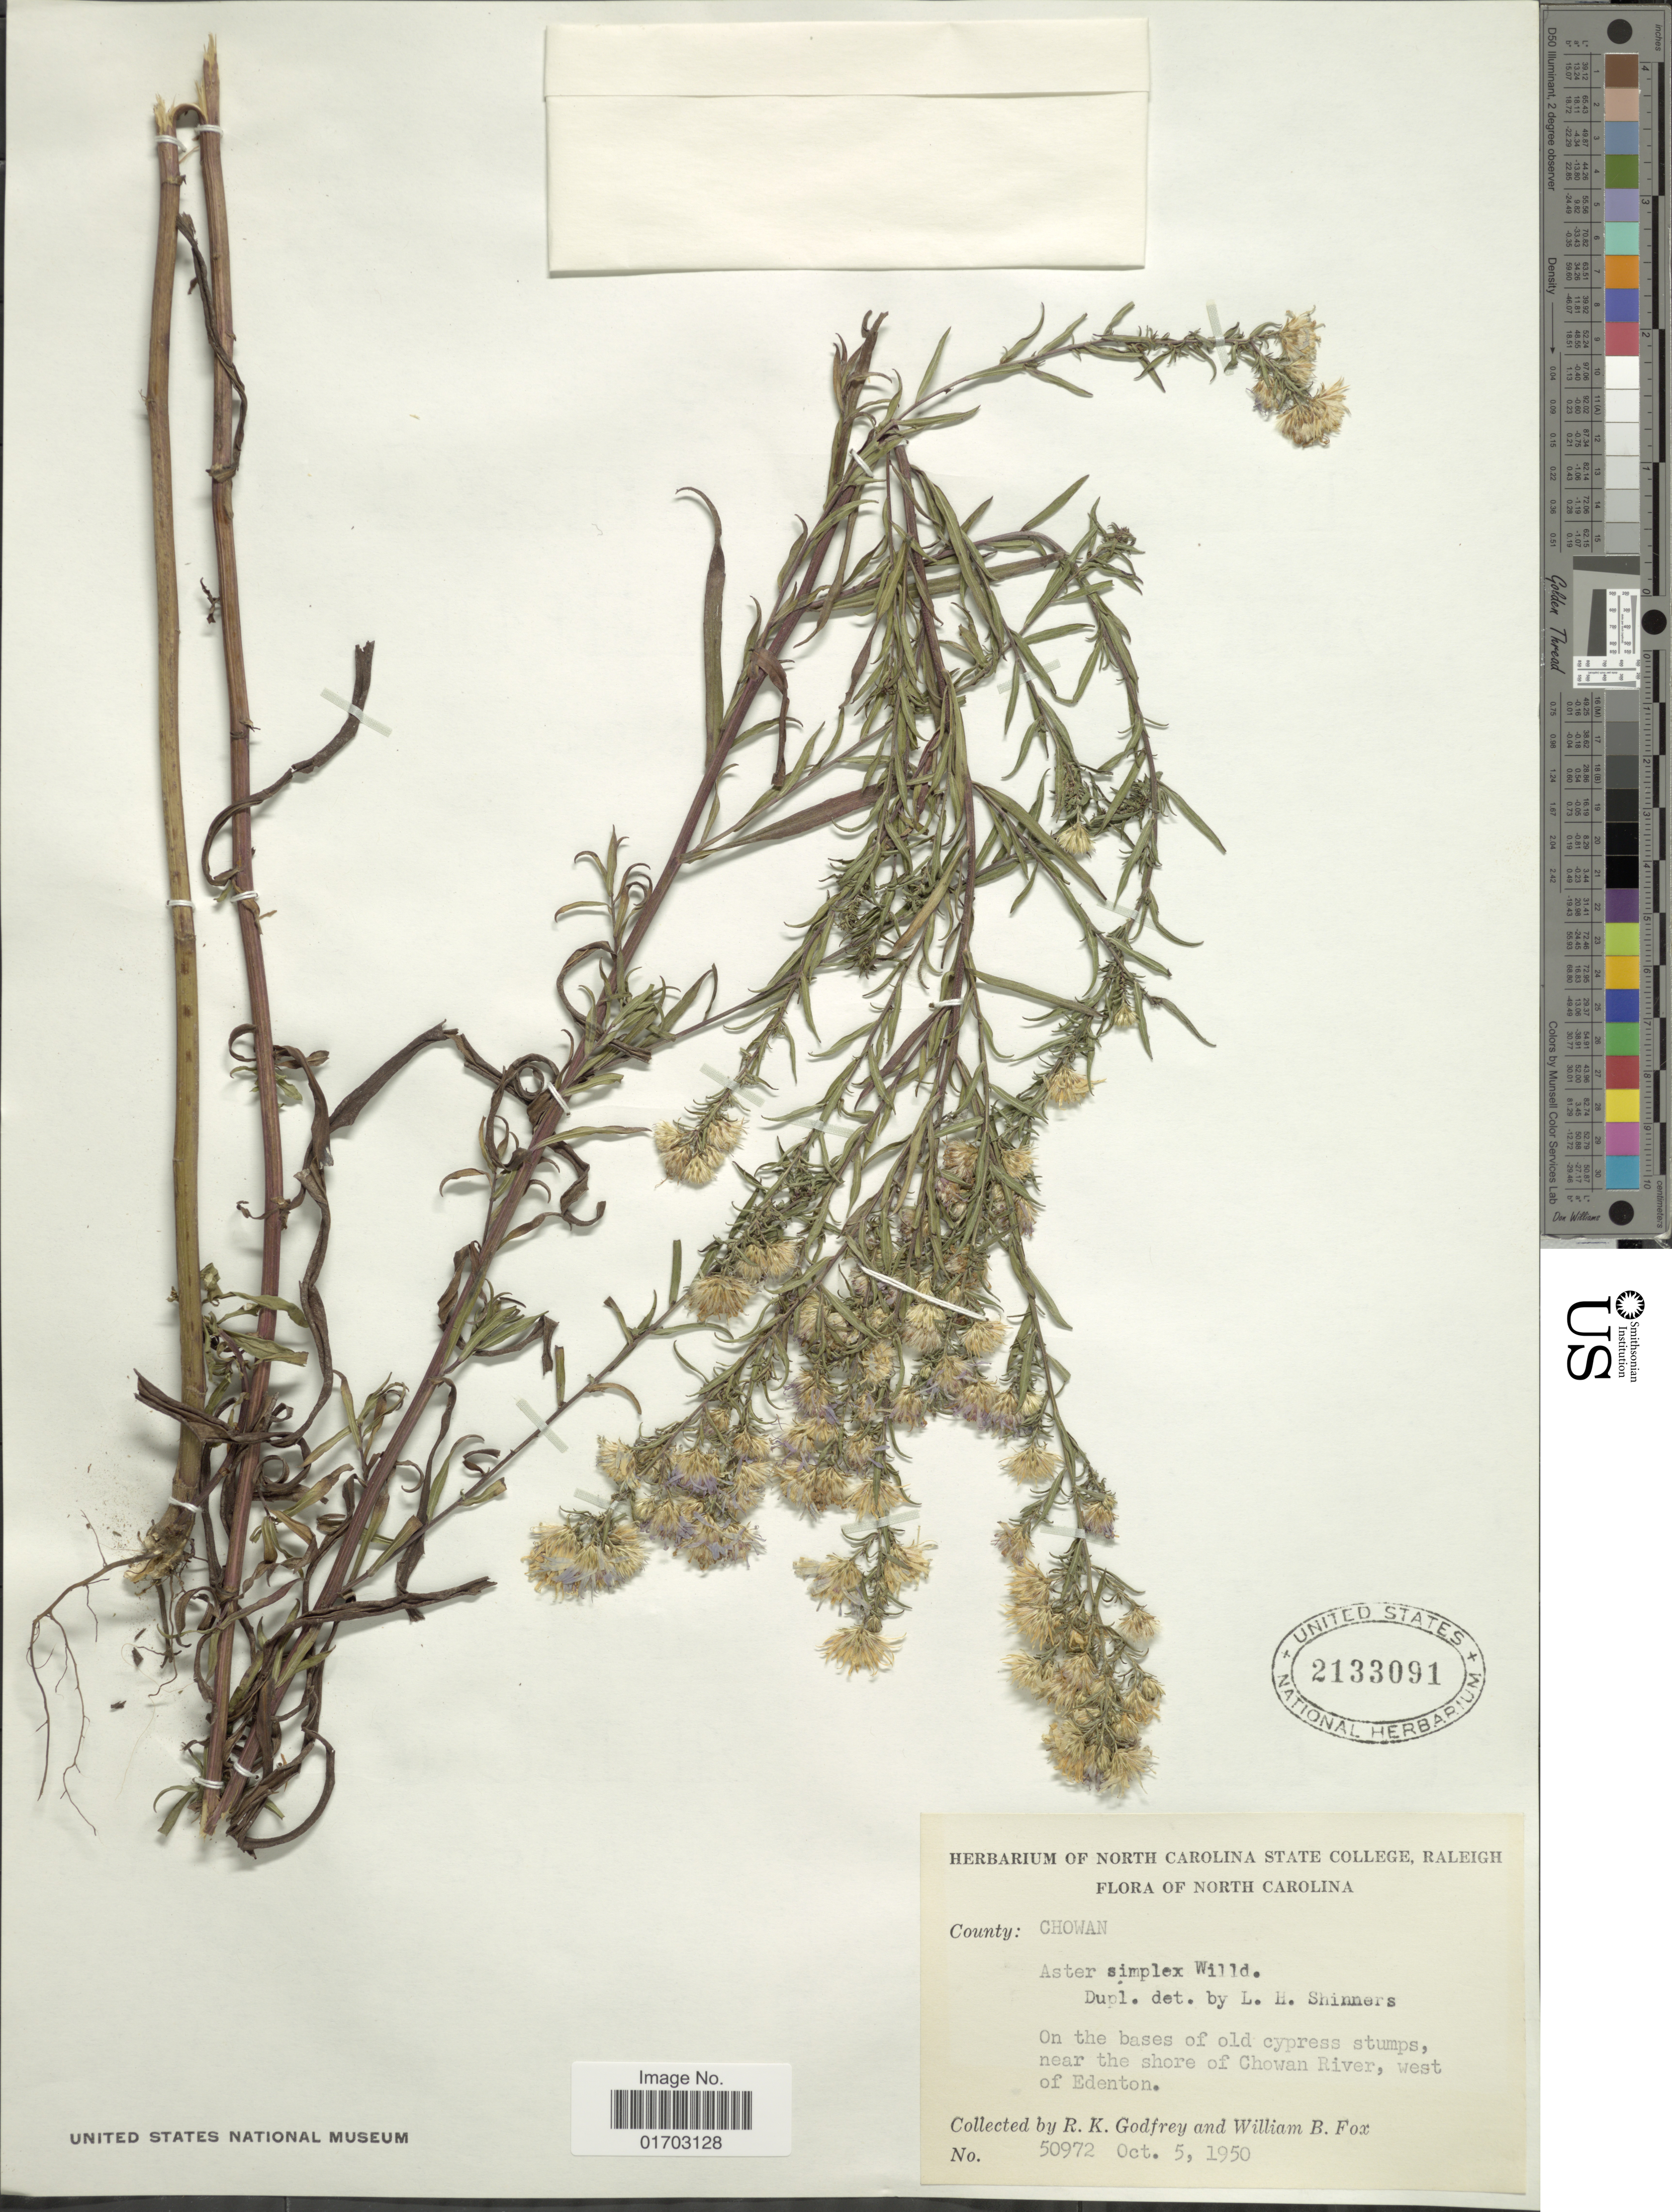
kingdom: Plantae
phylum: Tracheophyta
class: Magnoliopsida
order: Asterales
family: Asteraceae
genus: Symphyotrichum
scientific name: Symphyotrichum simplex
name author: (Willd.) Á. Löve & D. Löve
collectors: R. K. Godfrey & W. B. Fox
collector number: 50972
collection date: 1950-10-05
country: United States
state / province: North Carolina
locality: County: Chowan, near the shore of Chowan River, west of Edenton.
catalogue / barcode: US 2133091